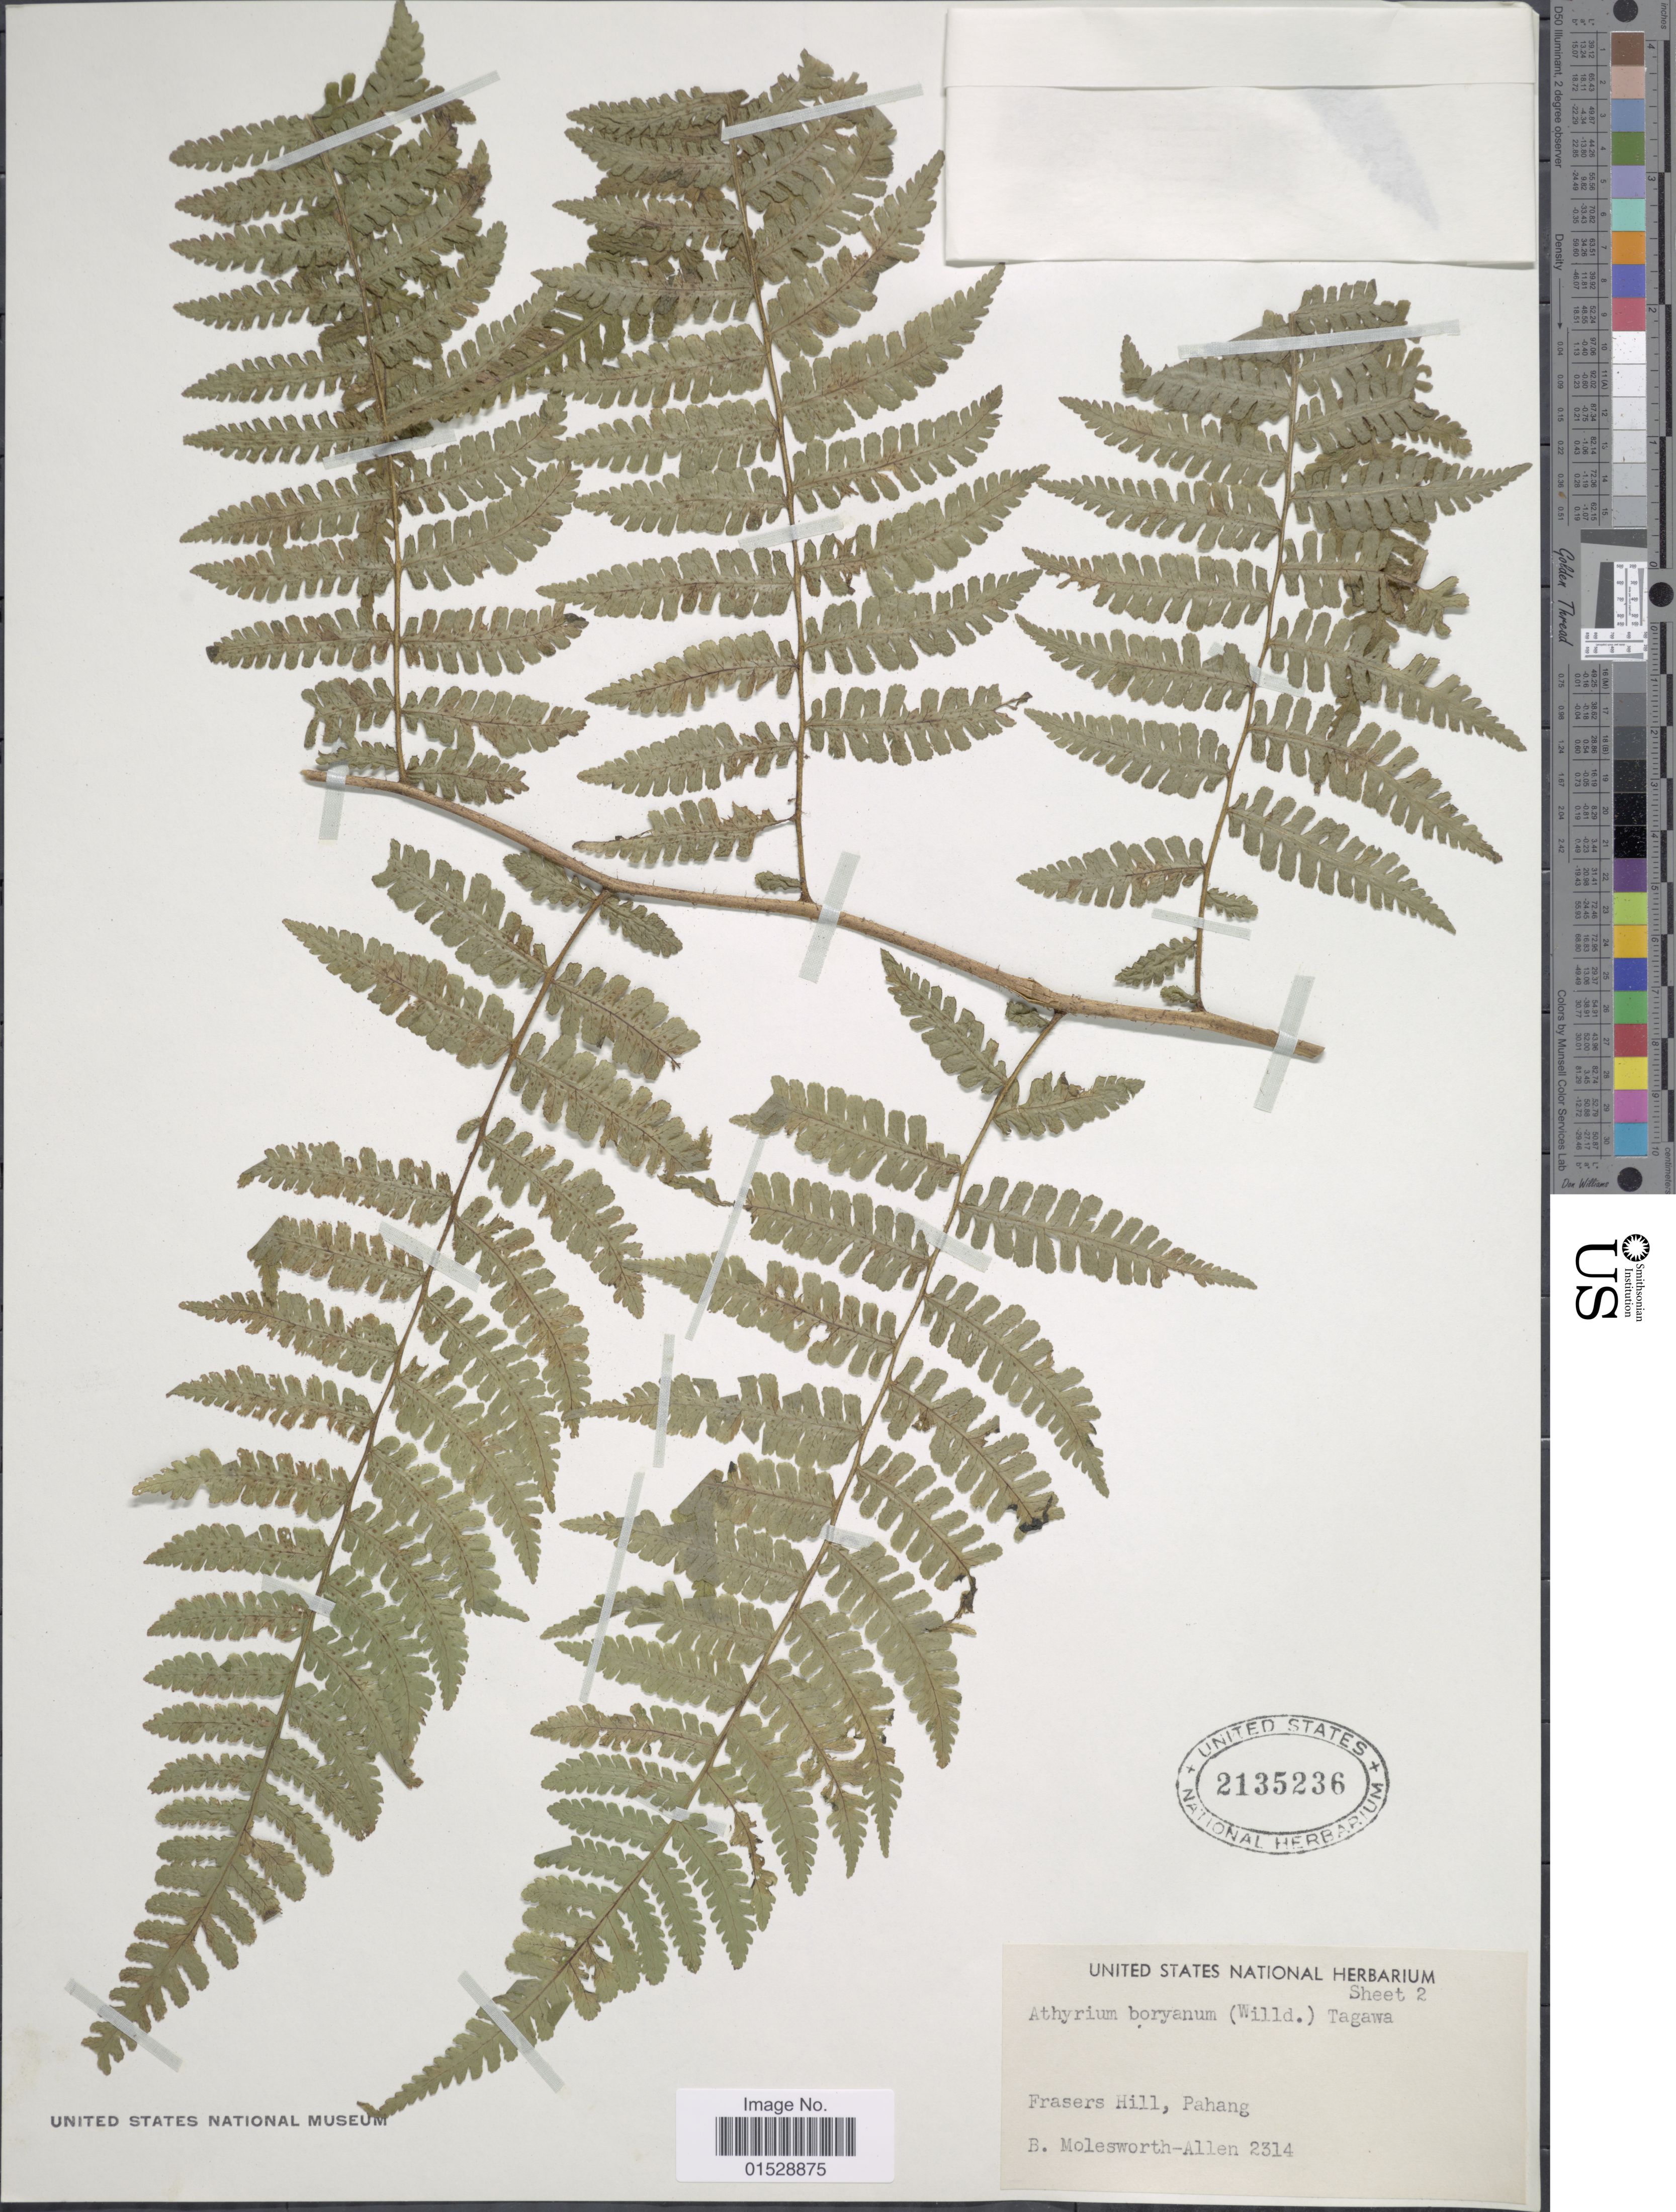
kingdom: Plantae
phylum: Tracheophyta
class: Polypodiopsida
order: Polypodiales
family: Athyriaceae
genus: Deparia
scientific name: Deparia boryana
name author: (Willd.) M. Kato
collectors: B. E. G. Molesworth-Allen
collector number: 2314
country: Malaysia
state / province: Pahang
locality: Frasers Hill, Pahang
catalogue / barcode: US 2135236